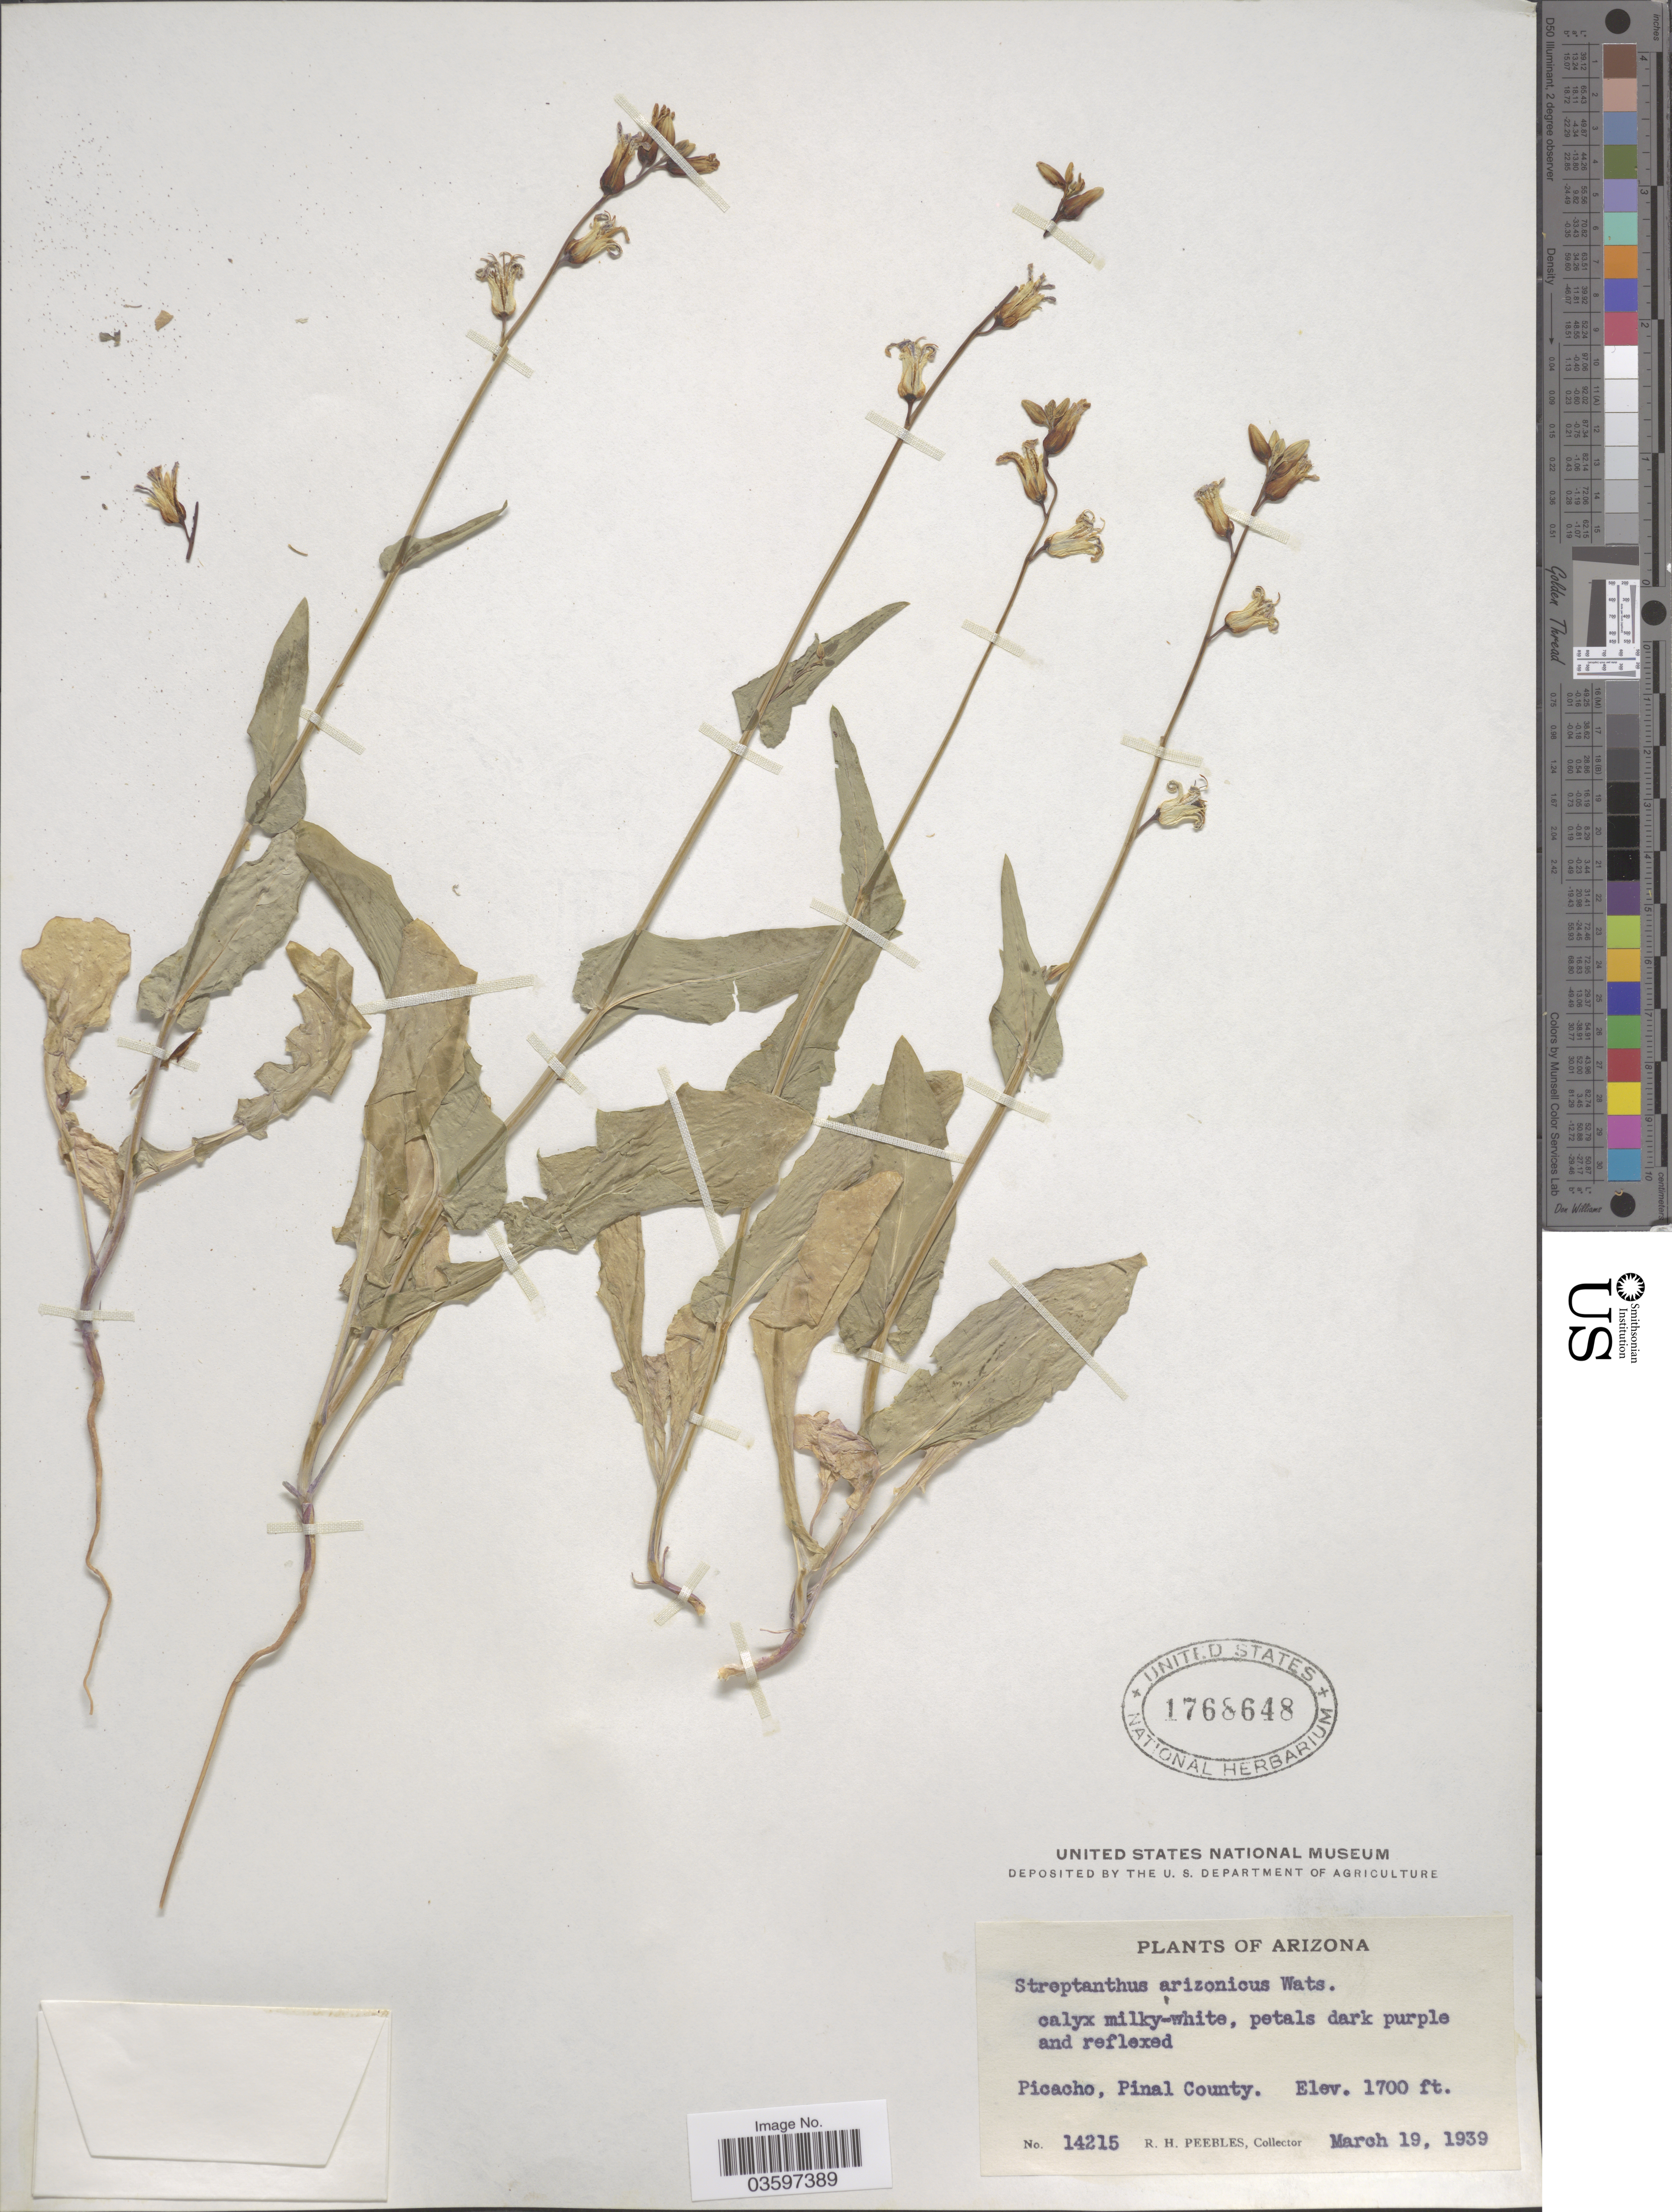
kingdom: Plantae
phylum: Tracheophyta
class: Magnoliopsida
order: Brassicales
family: Brassicaceae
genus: Streptanthus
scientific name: Streptanthus arizonicus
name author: S. Watson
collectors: R. H. Peebles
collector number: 14215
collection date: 1939-03-19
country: United States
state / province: Arizona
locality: Picacho, Pinal County.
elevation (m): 518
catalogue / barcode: US 1768648